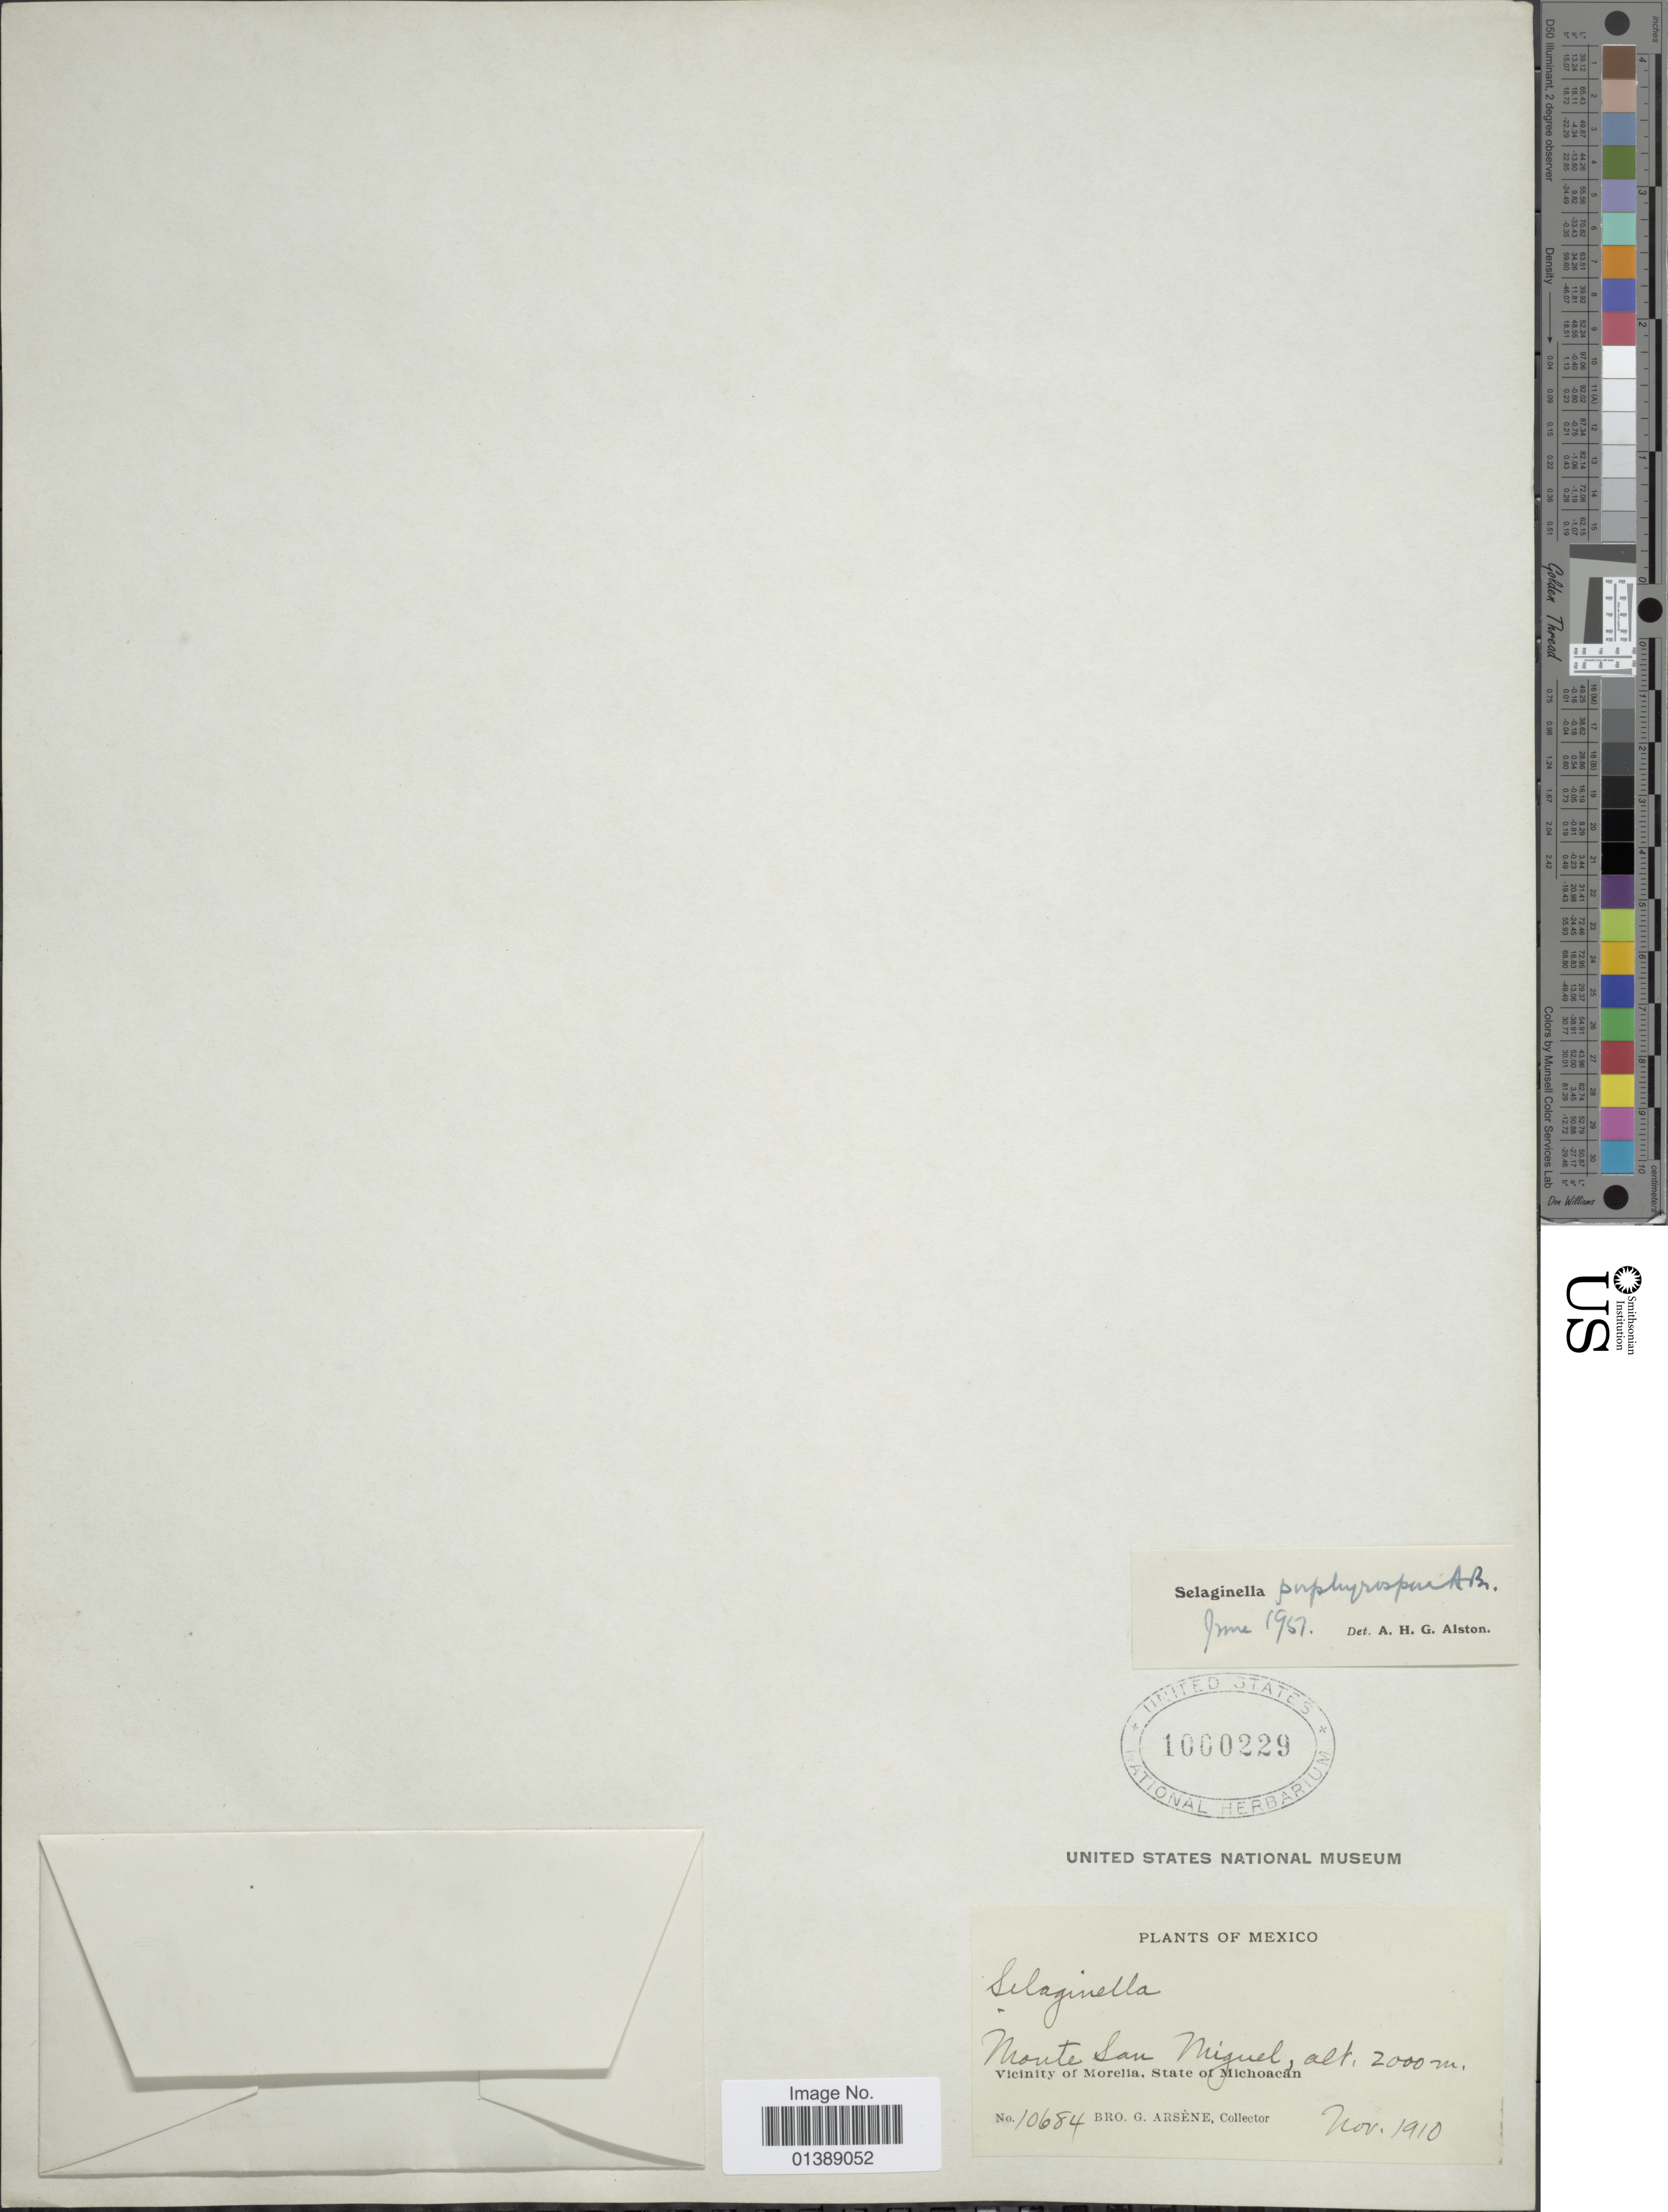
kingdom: Plantae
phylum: Tracheophyta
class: Lycopodiopsida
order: Selaginellales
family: Selaginellaceae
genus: Selaginella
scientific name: Selaginella porphyrospora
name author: A. Braun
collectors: Bro. G. Arsène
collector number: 10684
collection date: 1910-11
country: Mexico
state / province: Michoacán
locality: Monte San Miguel, Vicinity of Morelia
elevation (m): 2000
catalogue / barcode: US 1000229